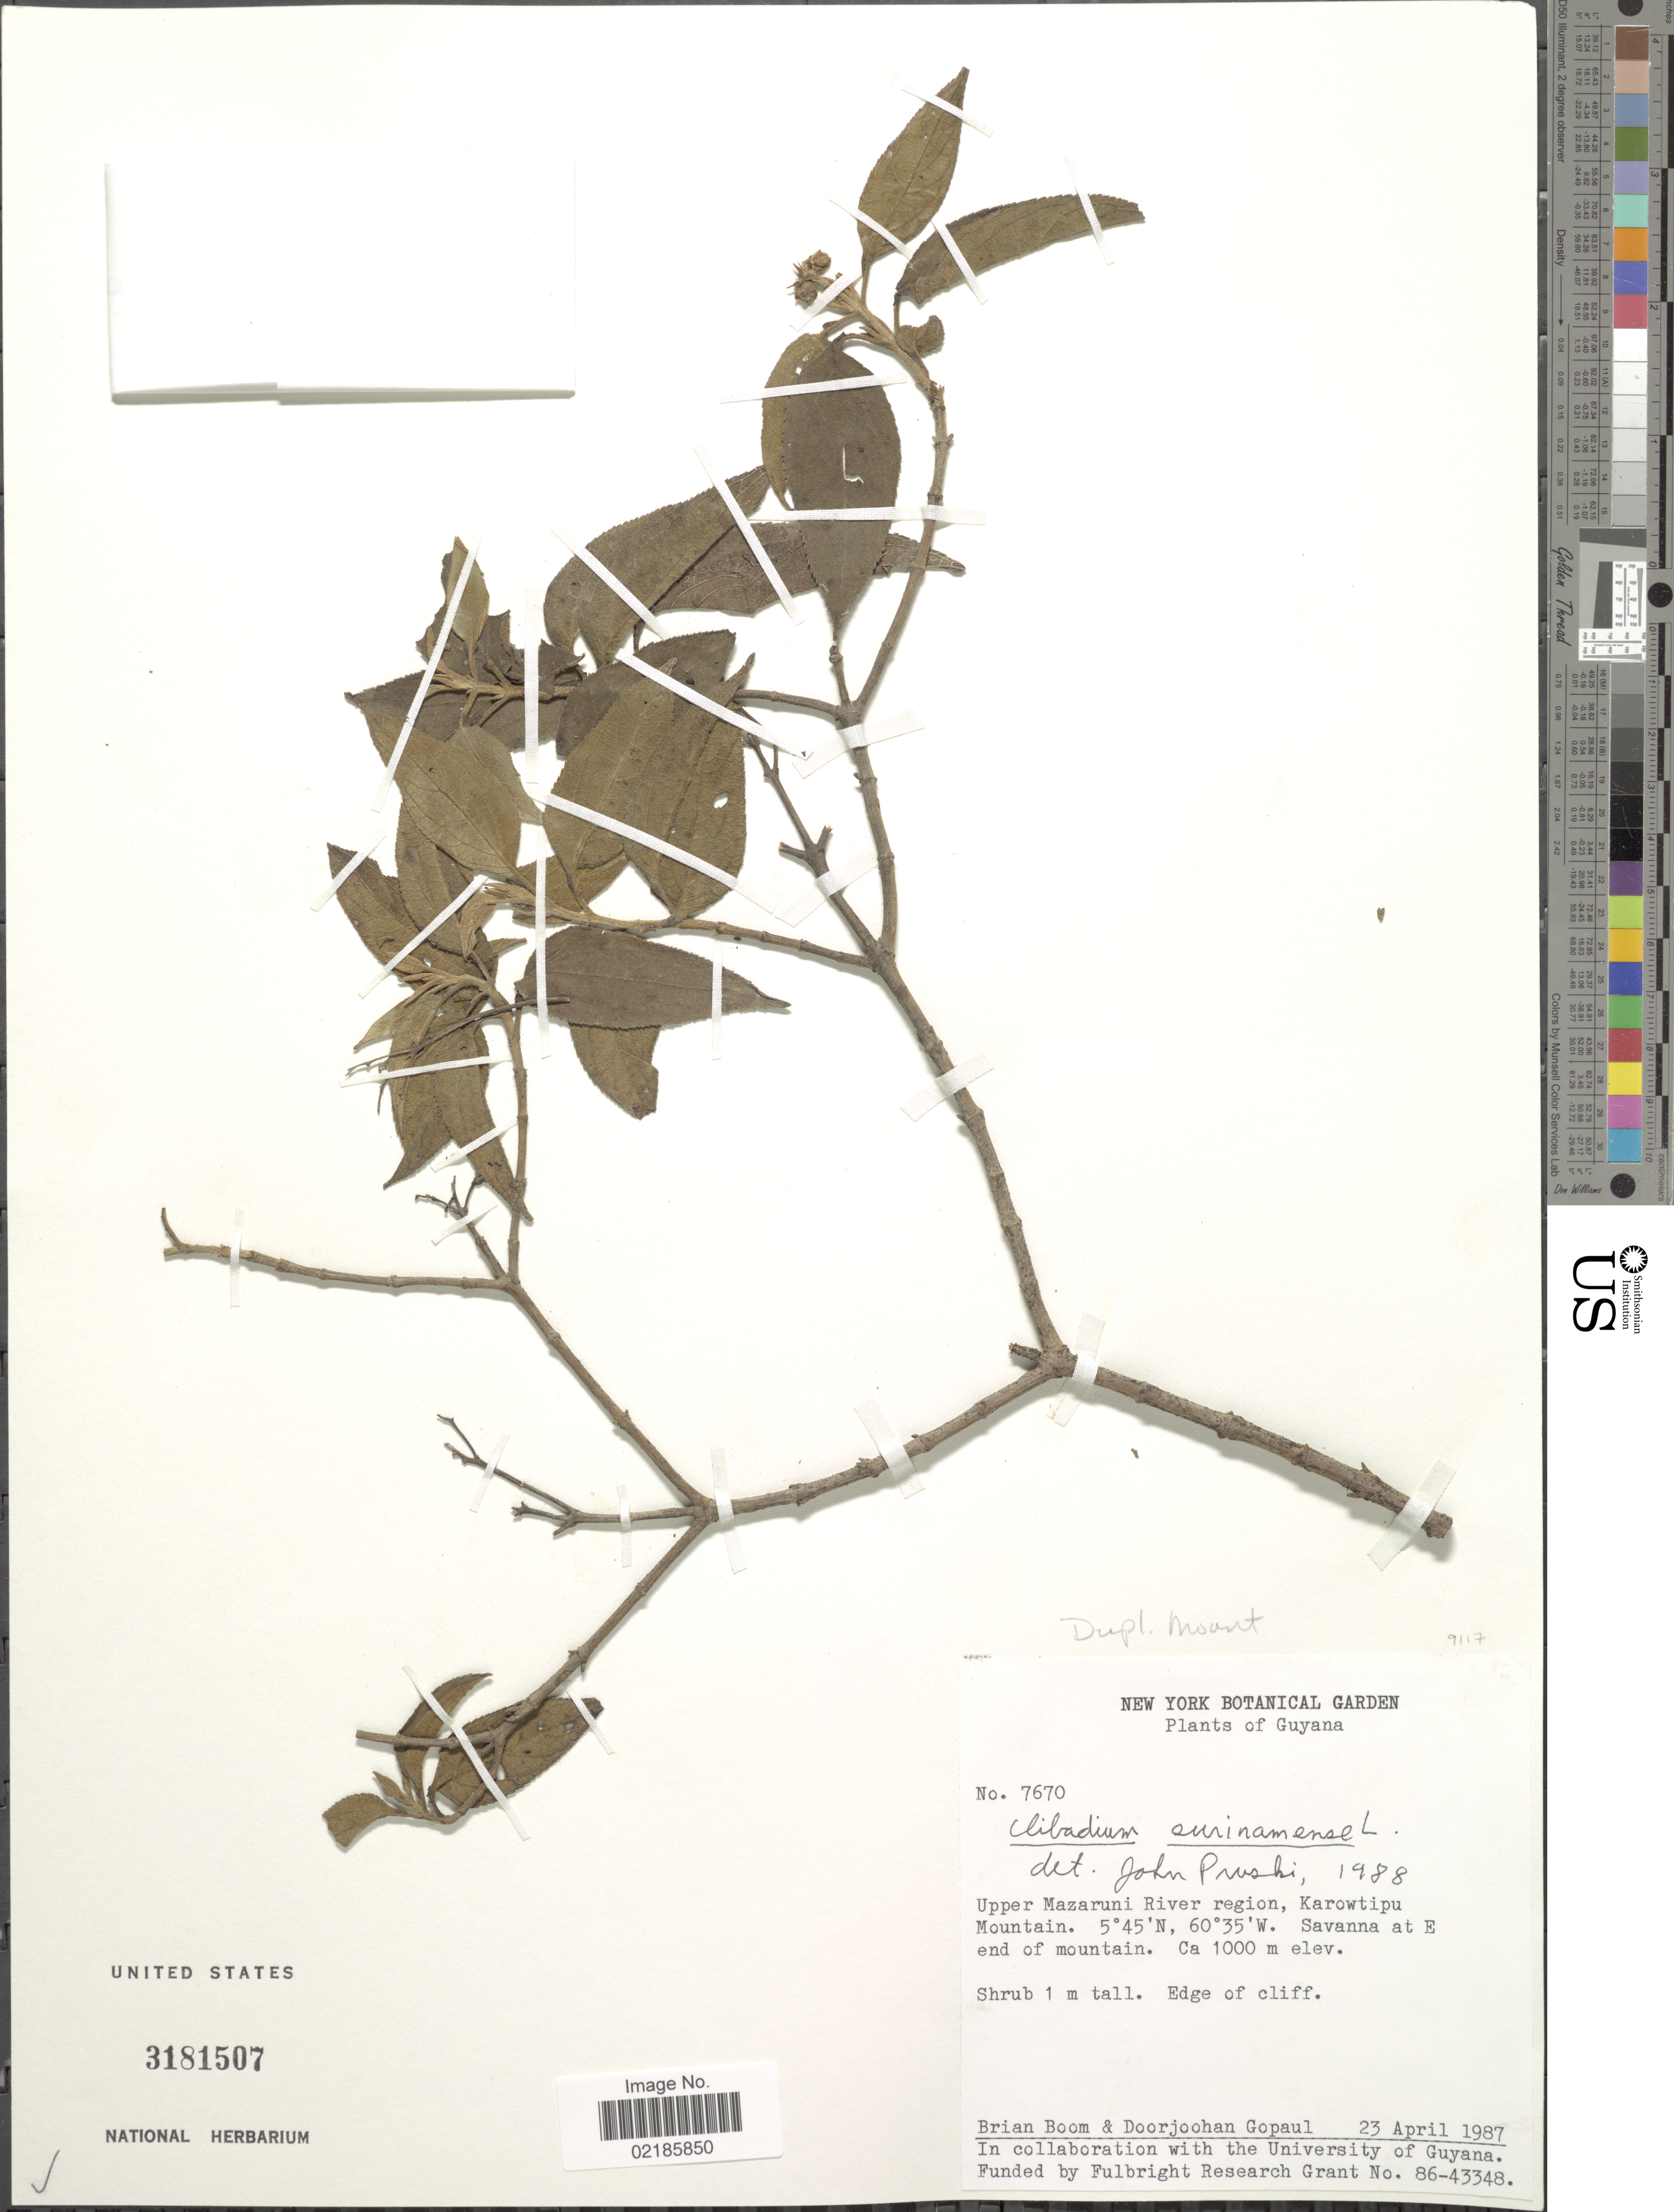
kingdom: Plantae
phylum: Tracheophyta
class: Magnoliopsida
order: Asterales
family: Asteraceae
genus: Clibadium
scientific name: Clibadium surinamense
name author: L.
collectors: B. M. Boom & D. Gopaul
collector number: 7670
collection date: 1987-04-23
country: Guyana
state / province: Cuyuni-Mazaruni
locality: Upper Mazaruni River region, Karowtipu Mountain. Savanna at E end of mountain.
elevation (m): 1000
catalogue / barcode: US 3181507